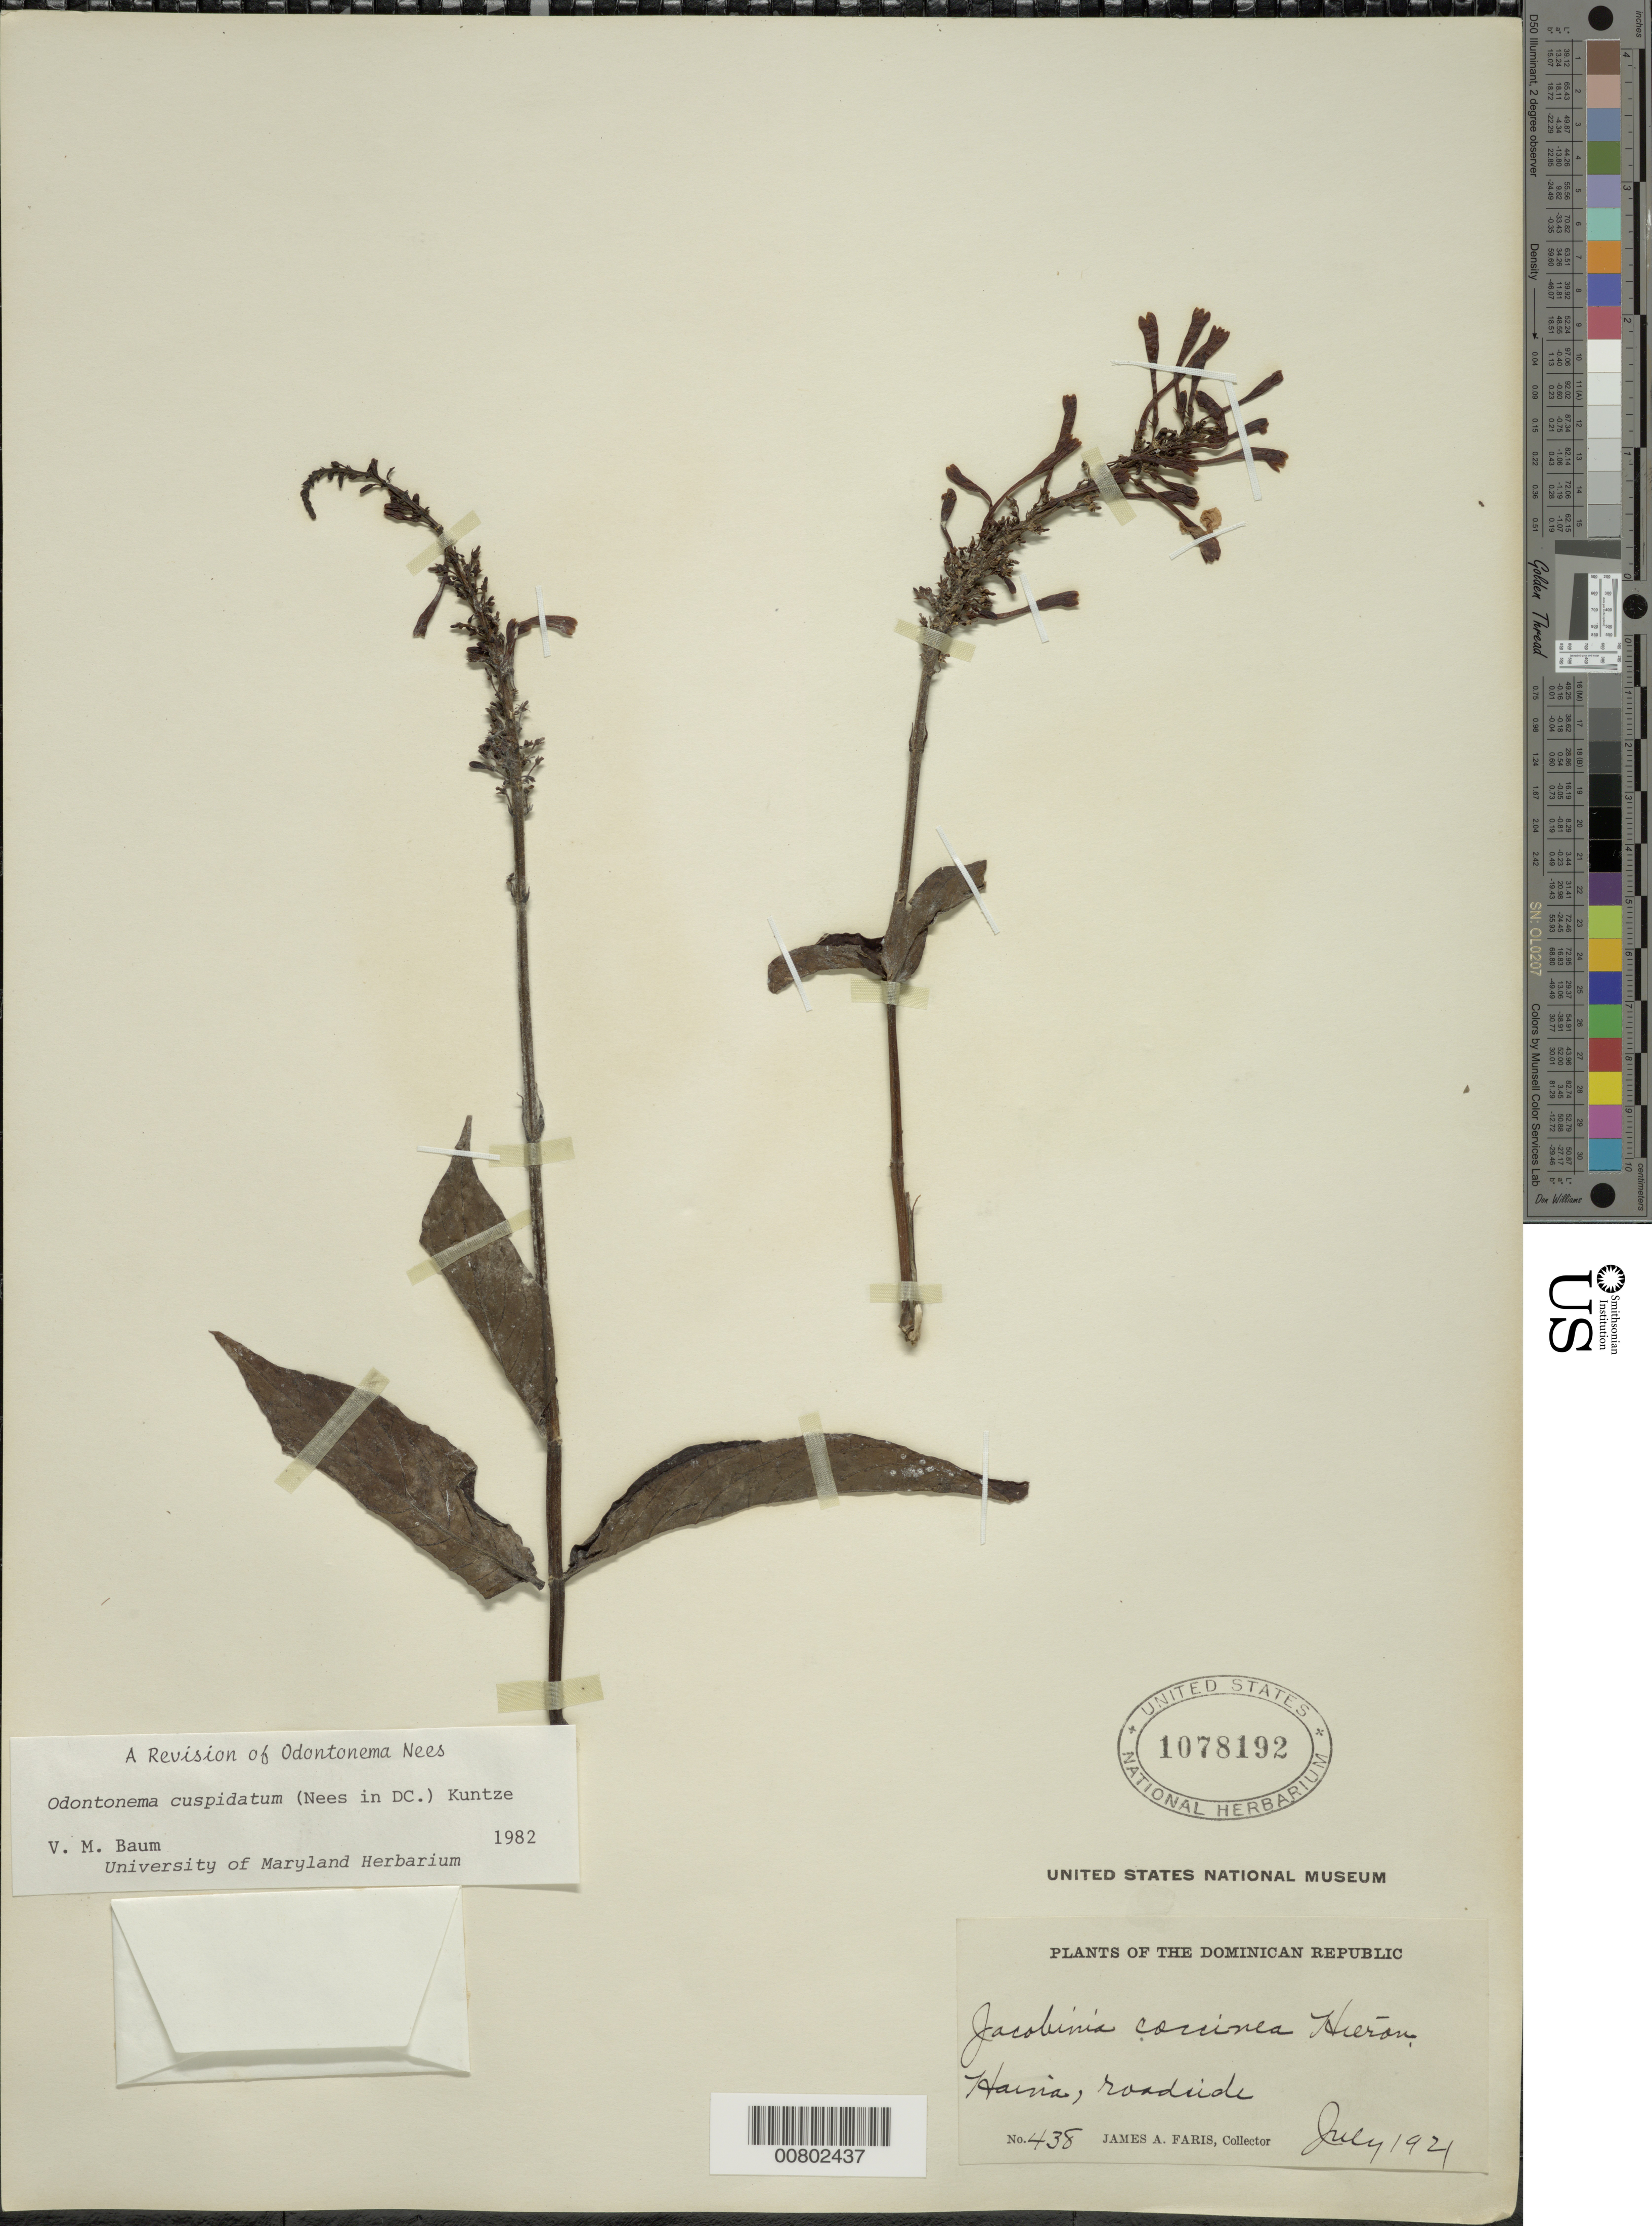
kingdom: Plantae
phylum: Tracheophyta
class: Magnoliopsida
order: Lamiales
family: Acanthaceae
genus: Odontonema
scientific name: Odontonema cuspidatum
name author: (Nees) Kuntze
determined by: Baum, V. M.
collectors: J. Faris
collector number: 438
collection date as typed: Jul 1921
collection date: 1921-07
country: Dominican Republic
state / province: San Cristóbal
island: Hispaniola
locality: Haina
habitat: Roadside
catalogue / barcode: US 1078192